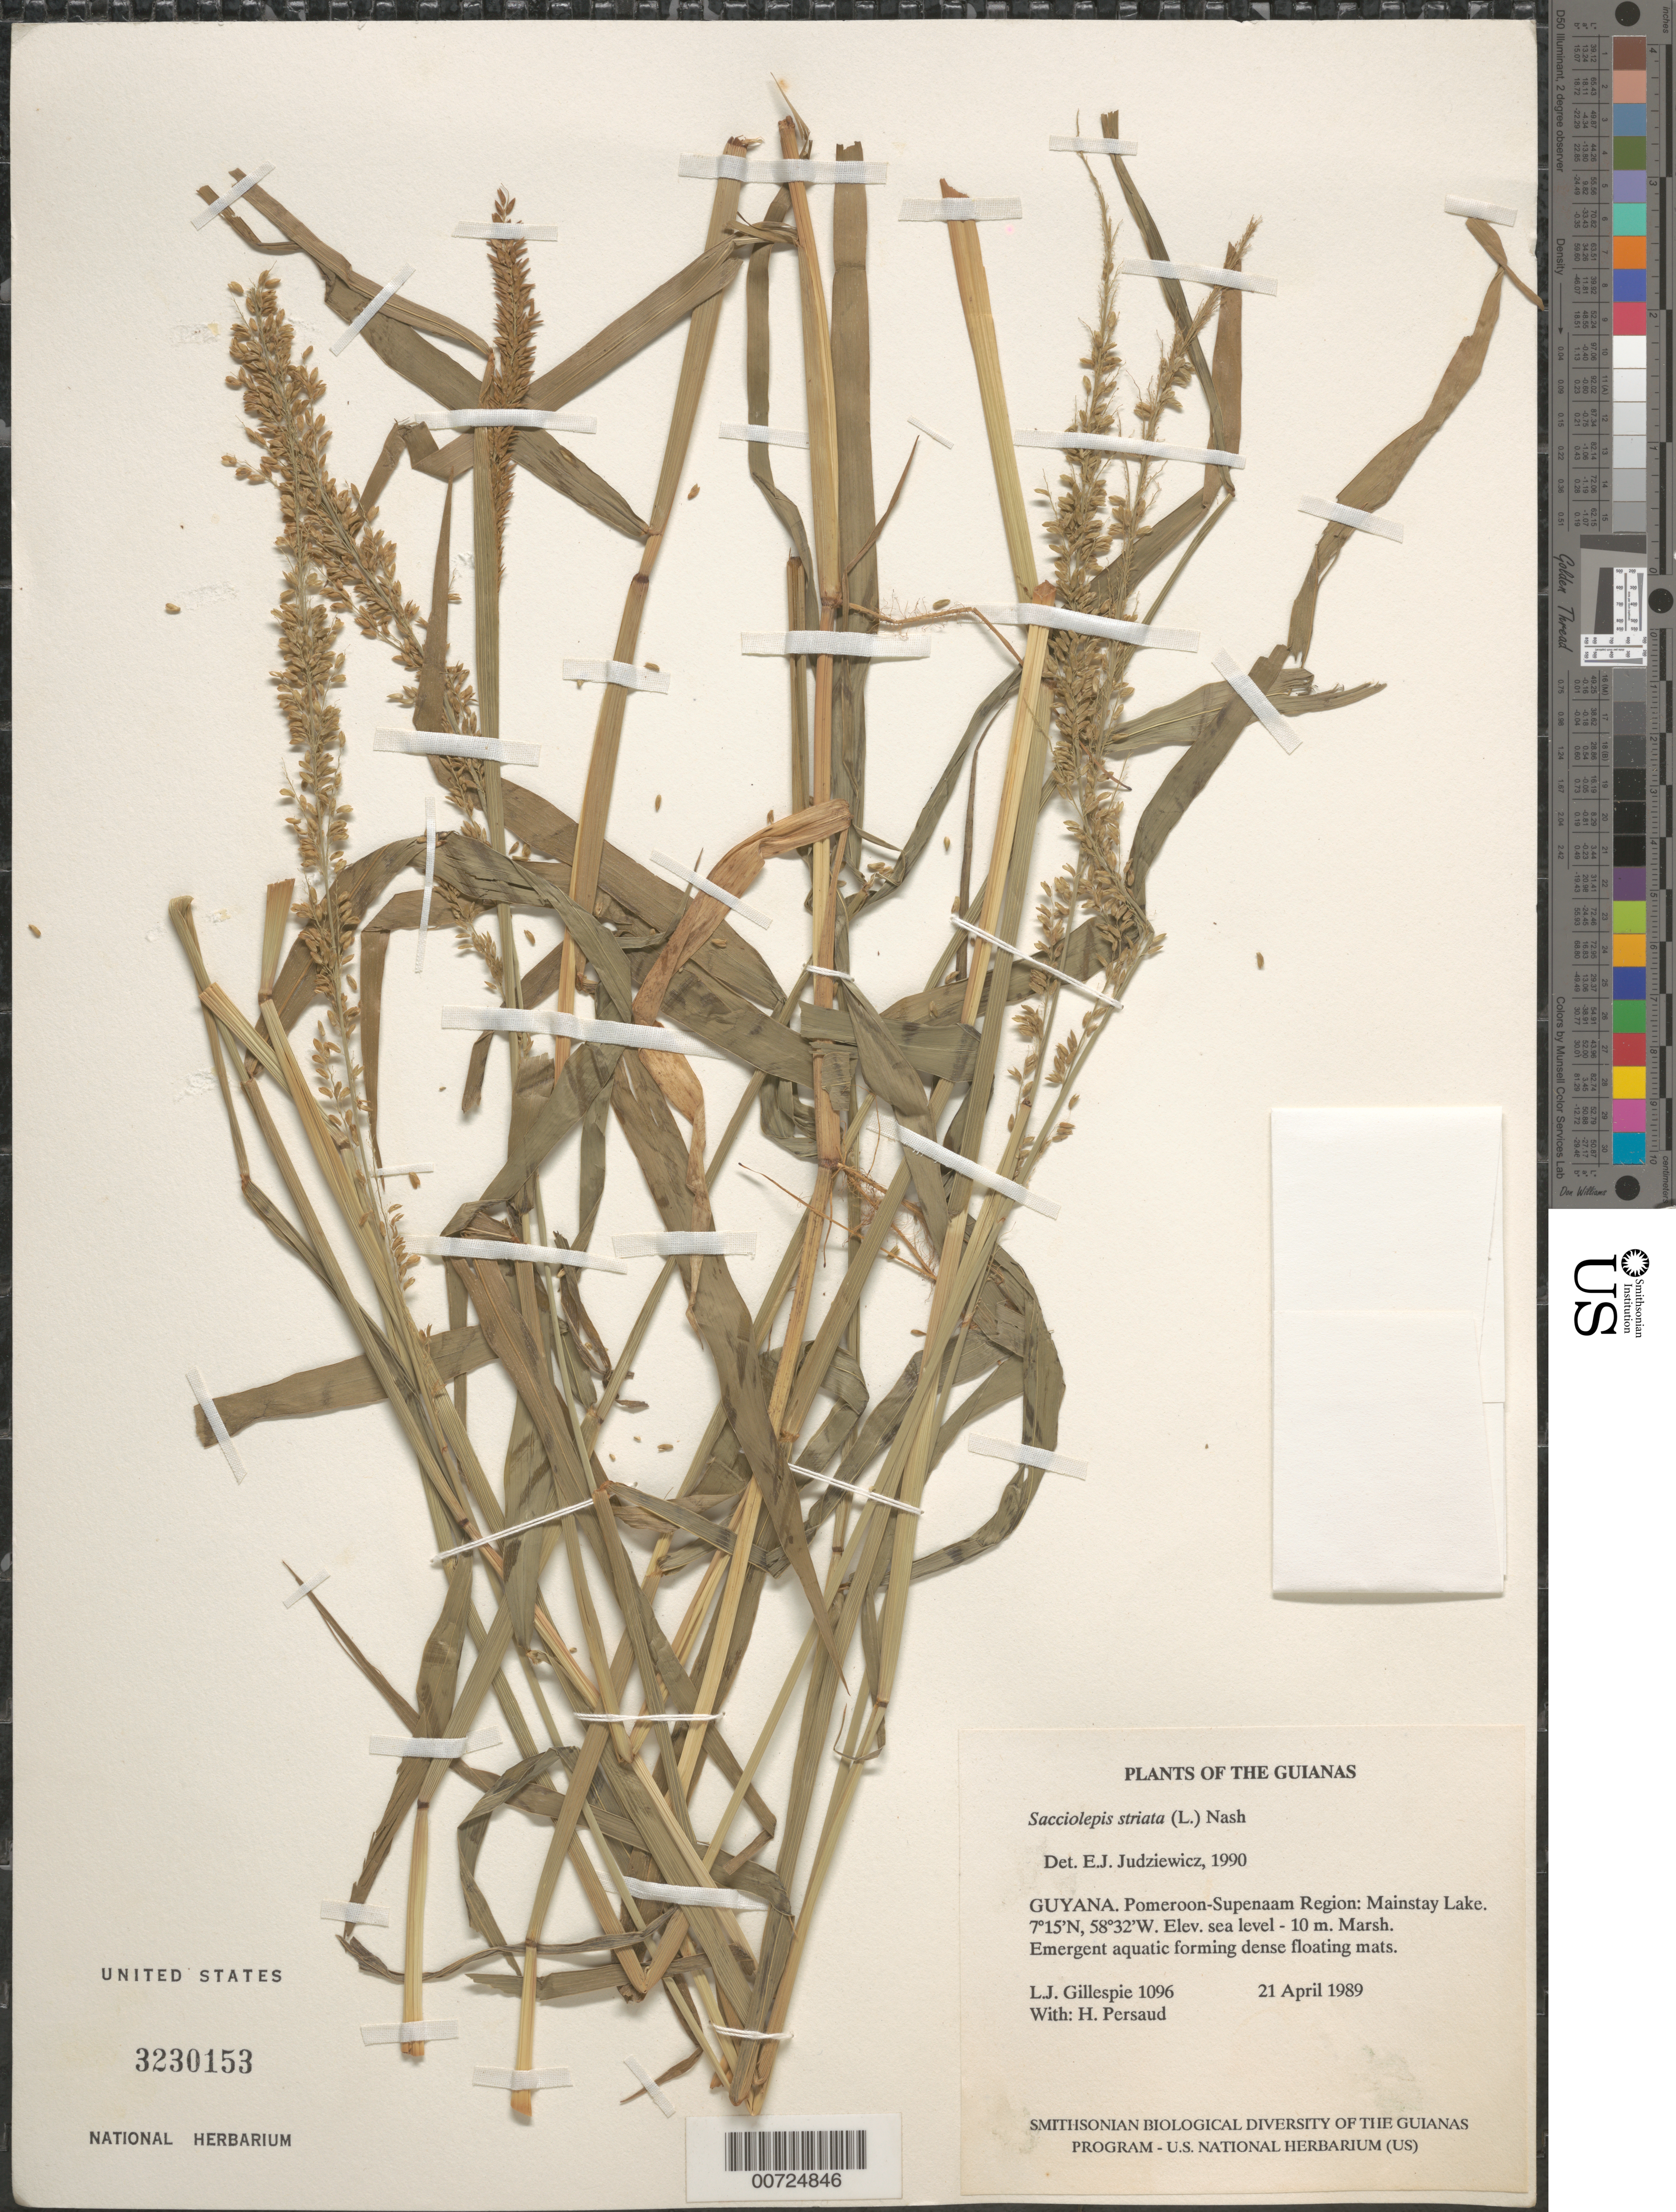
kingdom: Plantae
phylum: Tracheophyta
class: Liliopsida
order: Poales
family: Poaceae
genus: Sacciolepis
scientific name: Sacciolepis striata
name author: (L.) Nash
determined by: Judziewicz, E. J.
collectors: L. J. Gillespie & H. Persaud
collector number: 1096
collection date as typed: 21 April 1989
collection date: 1989-04-21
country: Guyana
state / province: Pomeroon-Supenaam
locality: Mainstay Lake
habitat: Marsh.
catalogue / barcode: US 3230153